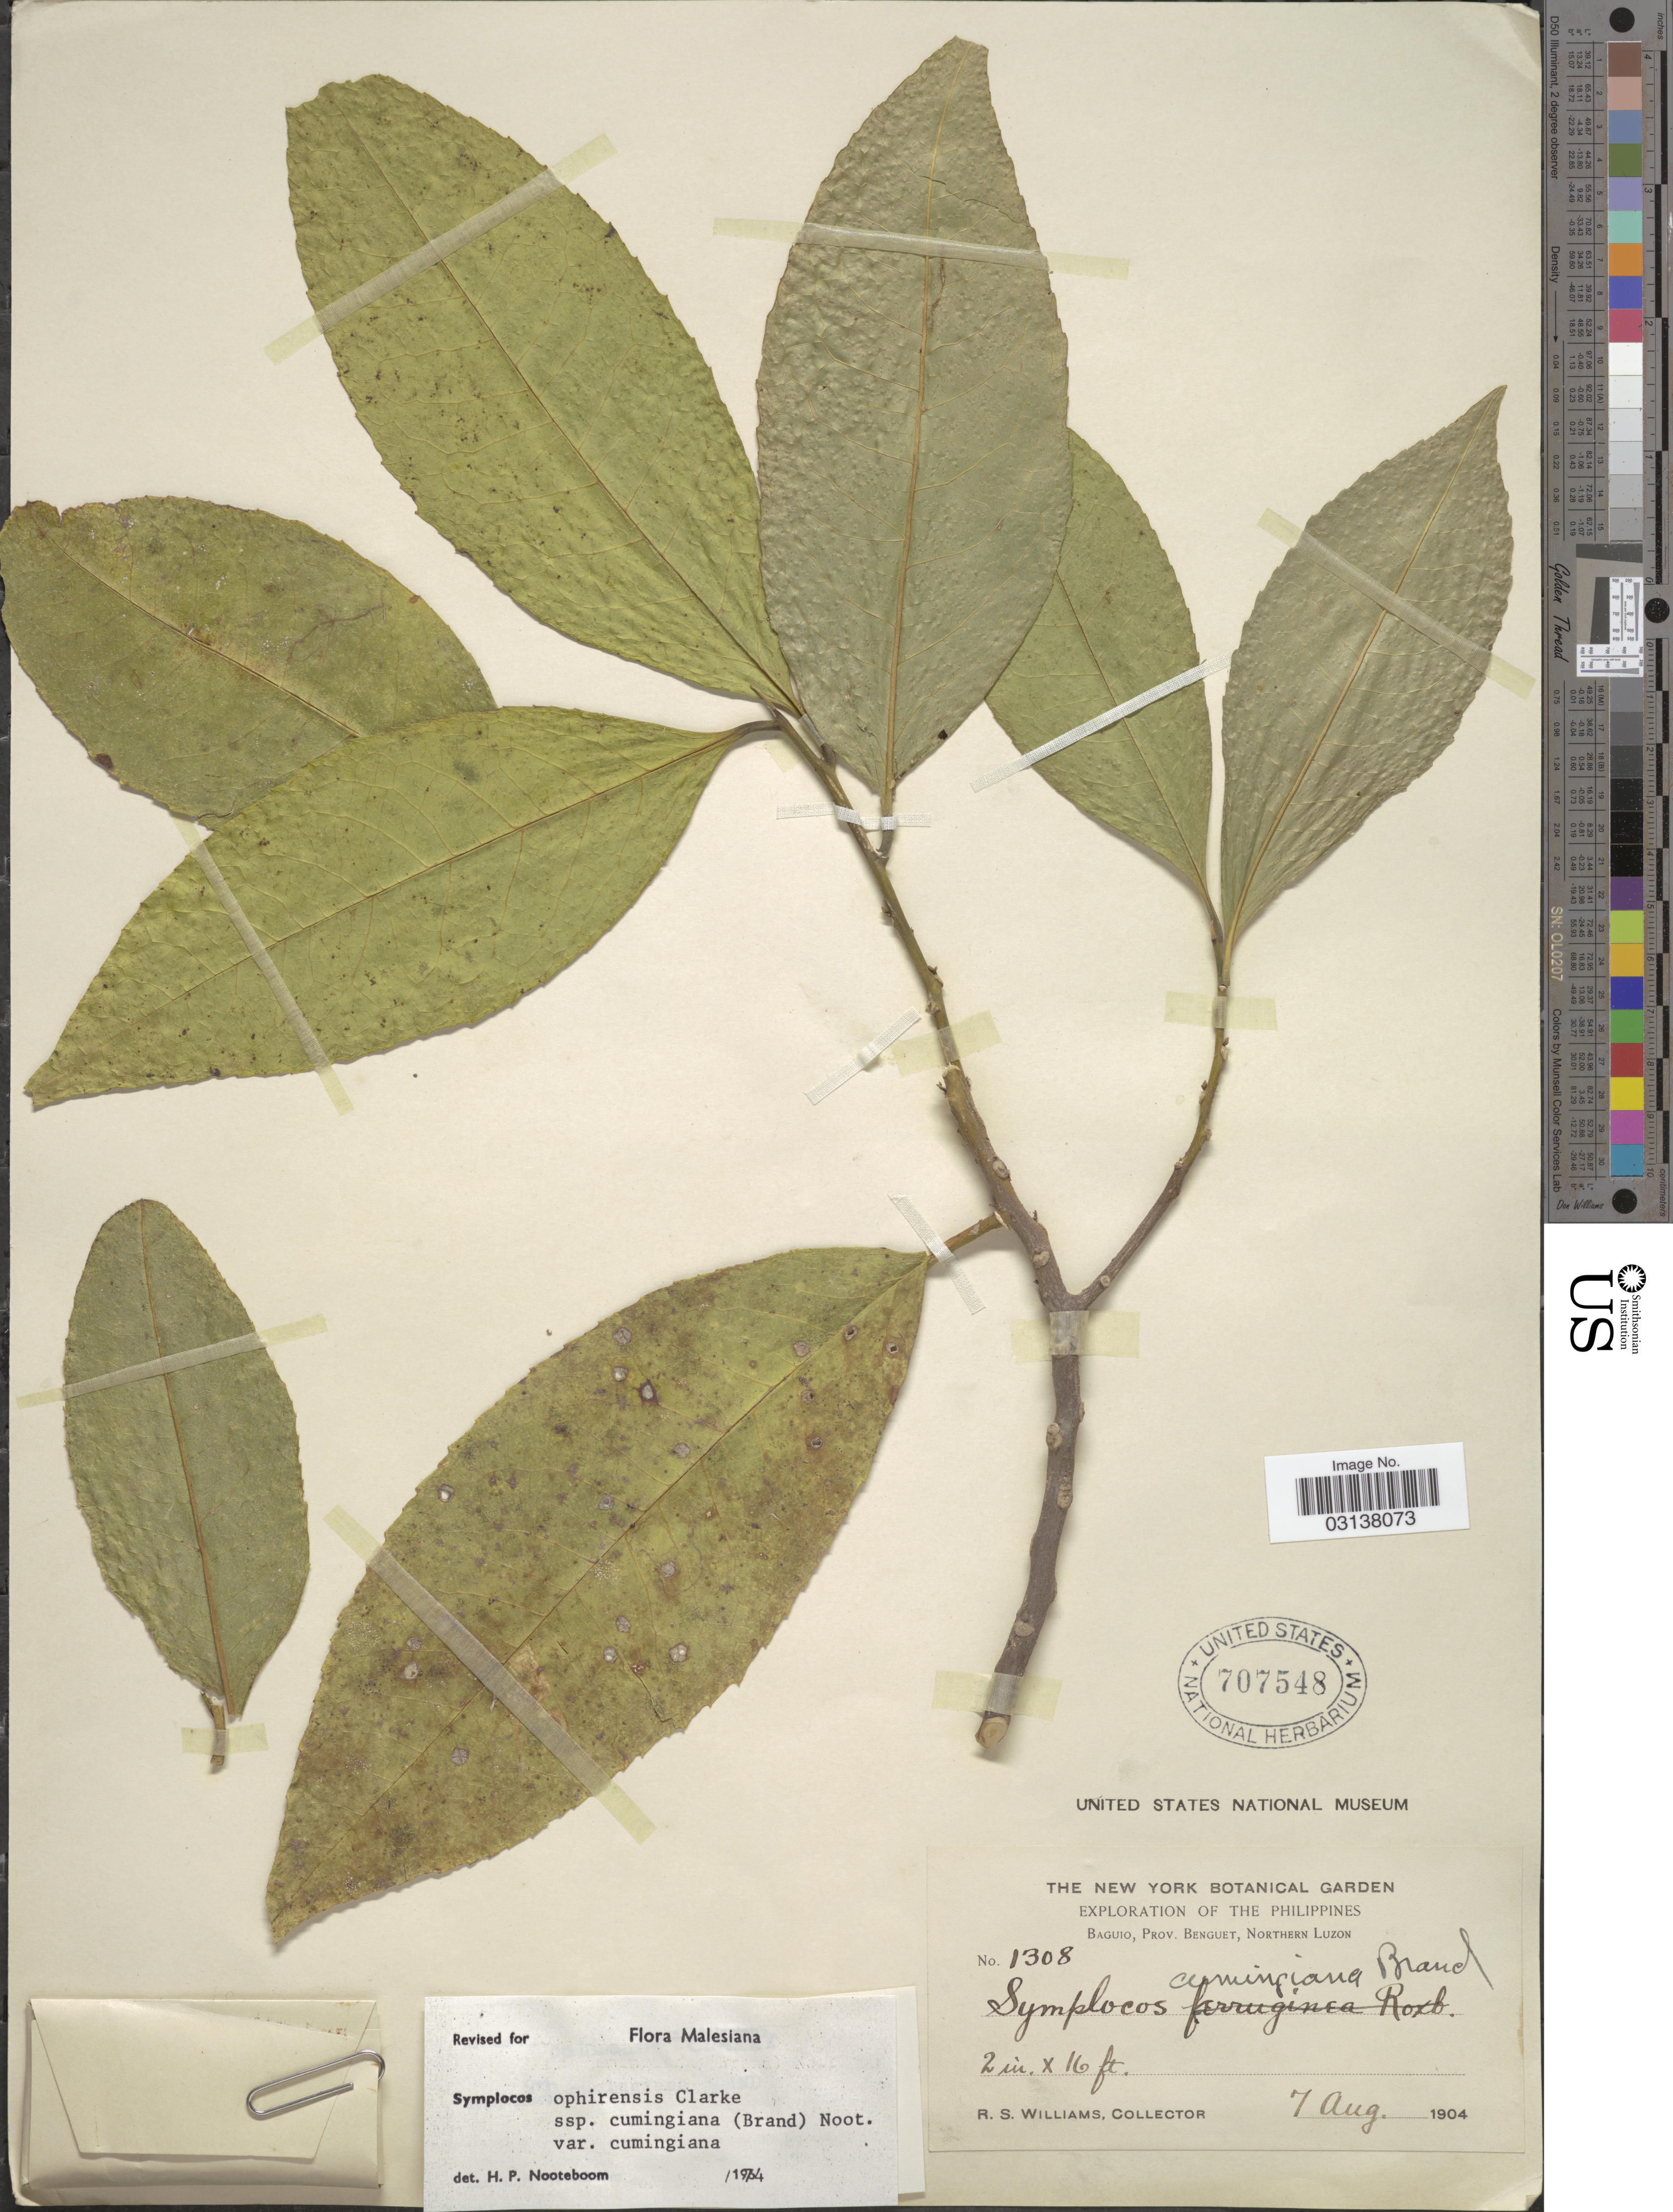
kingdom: Plantae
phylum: Tracheophyta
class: Magnoliopsida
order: Ericales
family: Symplocaceae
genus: Symplocos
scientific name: Symplocos ophirensis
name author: C.B. Clarke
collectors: R. S. Williams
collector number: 1308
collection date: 1904-08-07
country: Philippines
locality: The Philippines. Baguio, Prov. Benguet, Northern Luzon.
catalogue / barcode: US 707548